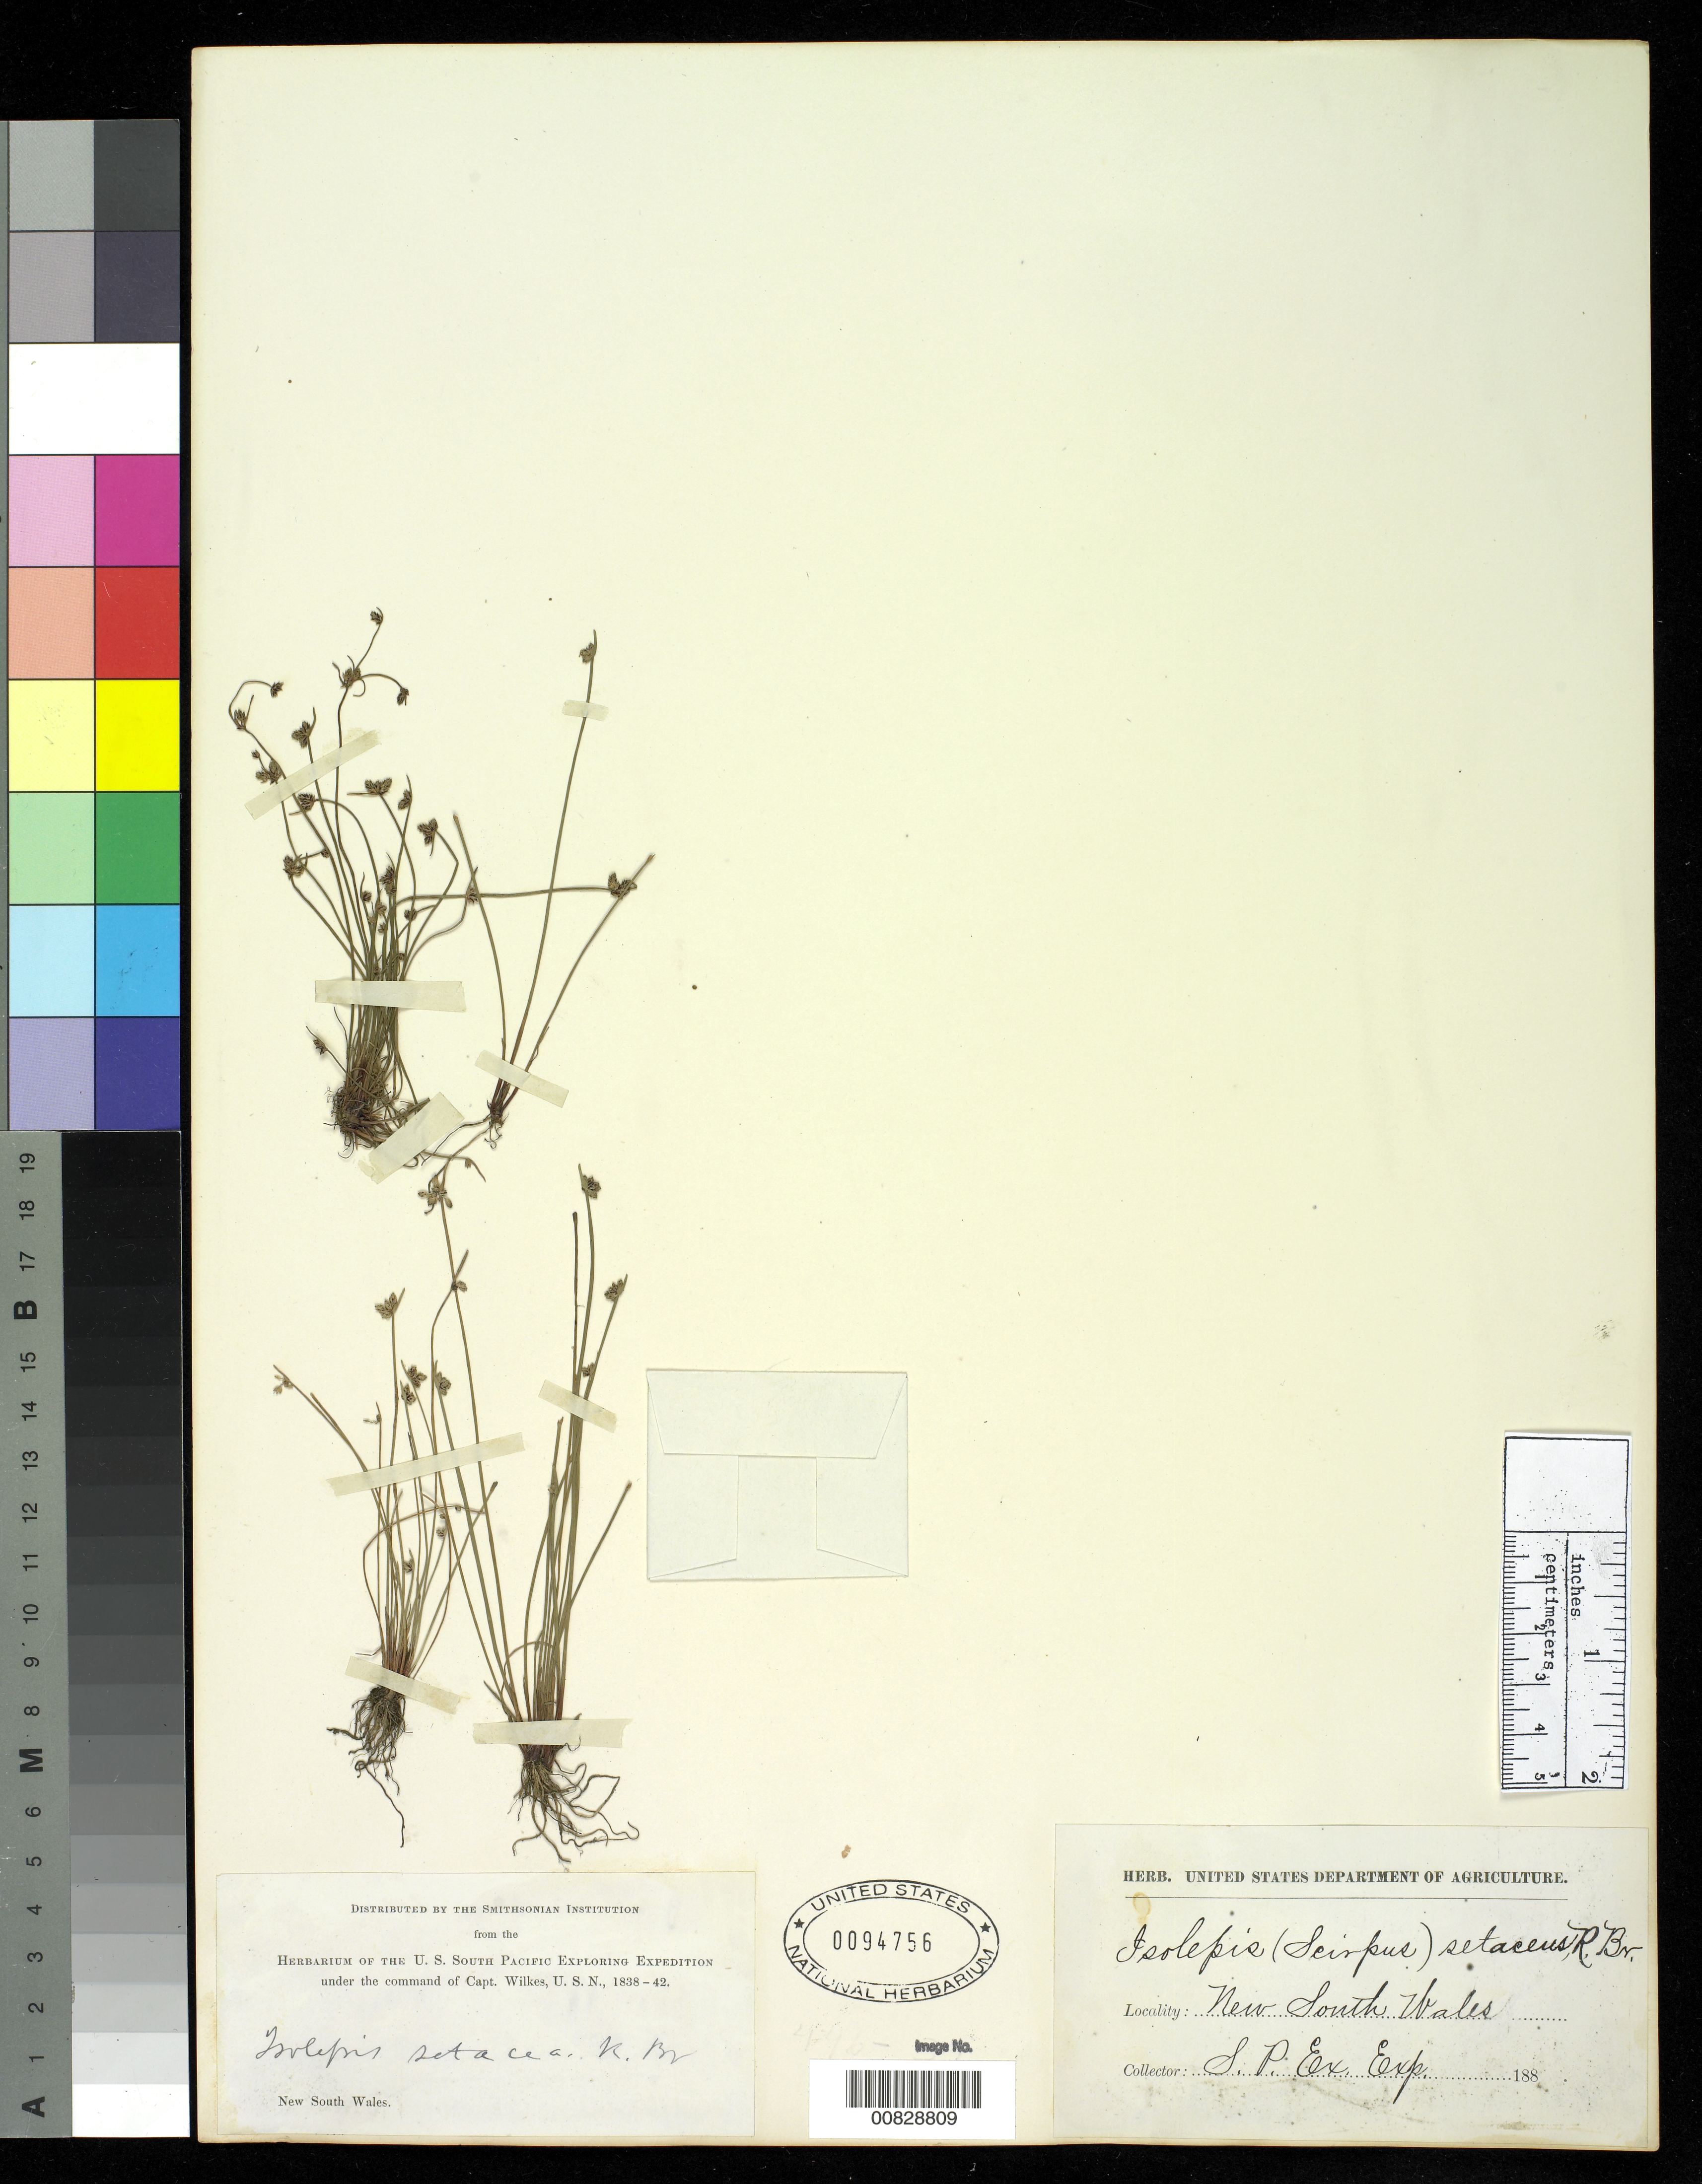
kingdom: Plantae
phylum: Tracheophyta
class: Liliopsida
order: Poales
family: Cyperaceae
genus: Isolepis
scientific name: Isolepis inundata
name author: R. Br.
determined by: Strong, Mark T., (BOT), Smithsonian Institution - National Museum of Natural History (UNITED STATES)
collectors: Wilkes Explor. Exped.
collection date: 1838/1842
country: Australia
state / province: New South Wales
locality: New South Wales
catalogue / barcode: US 94756